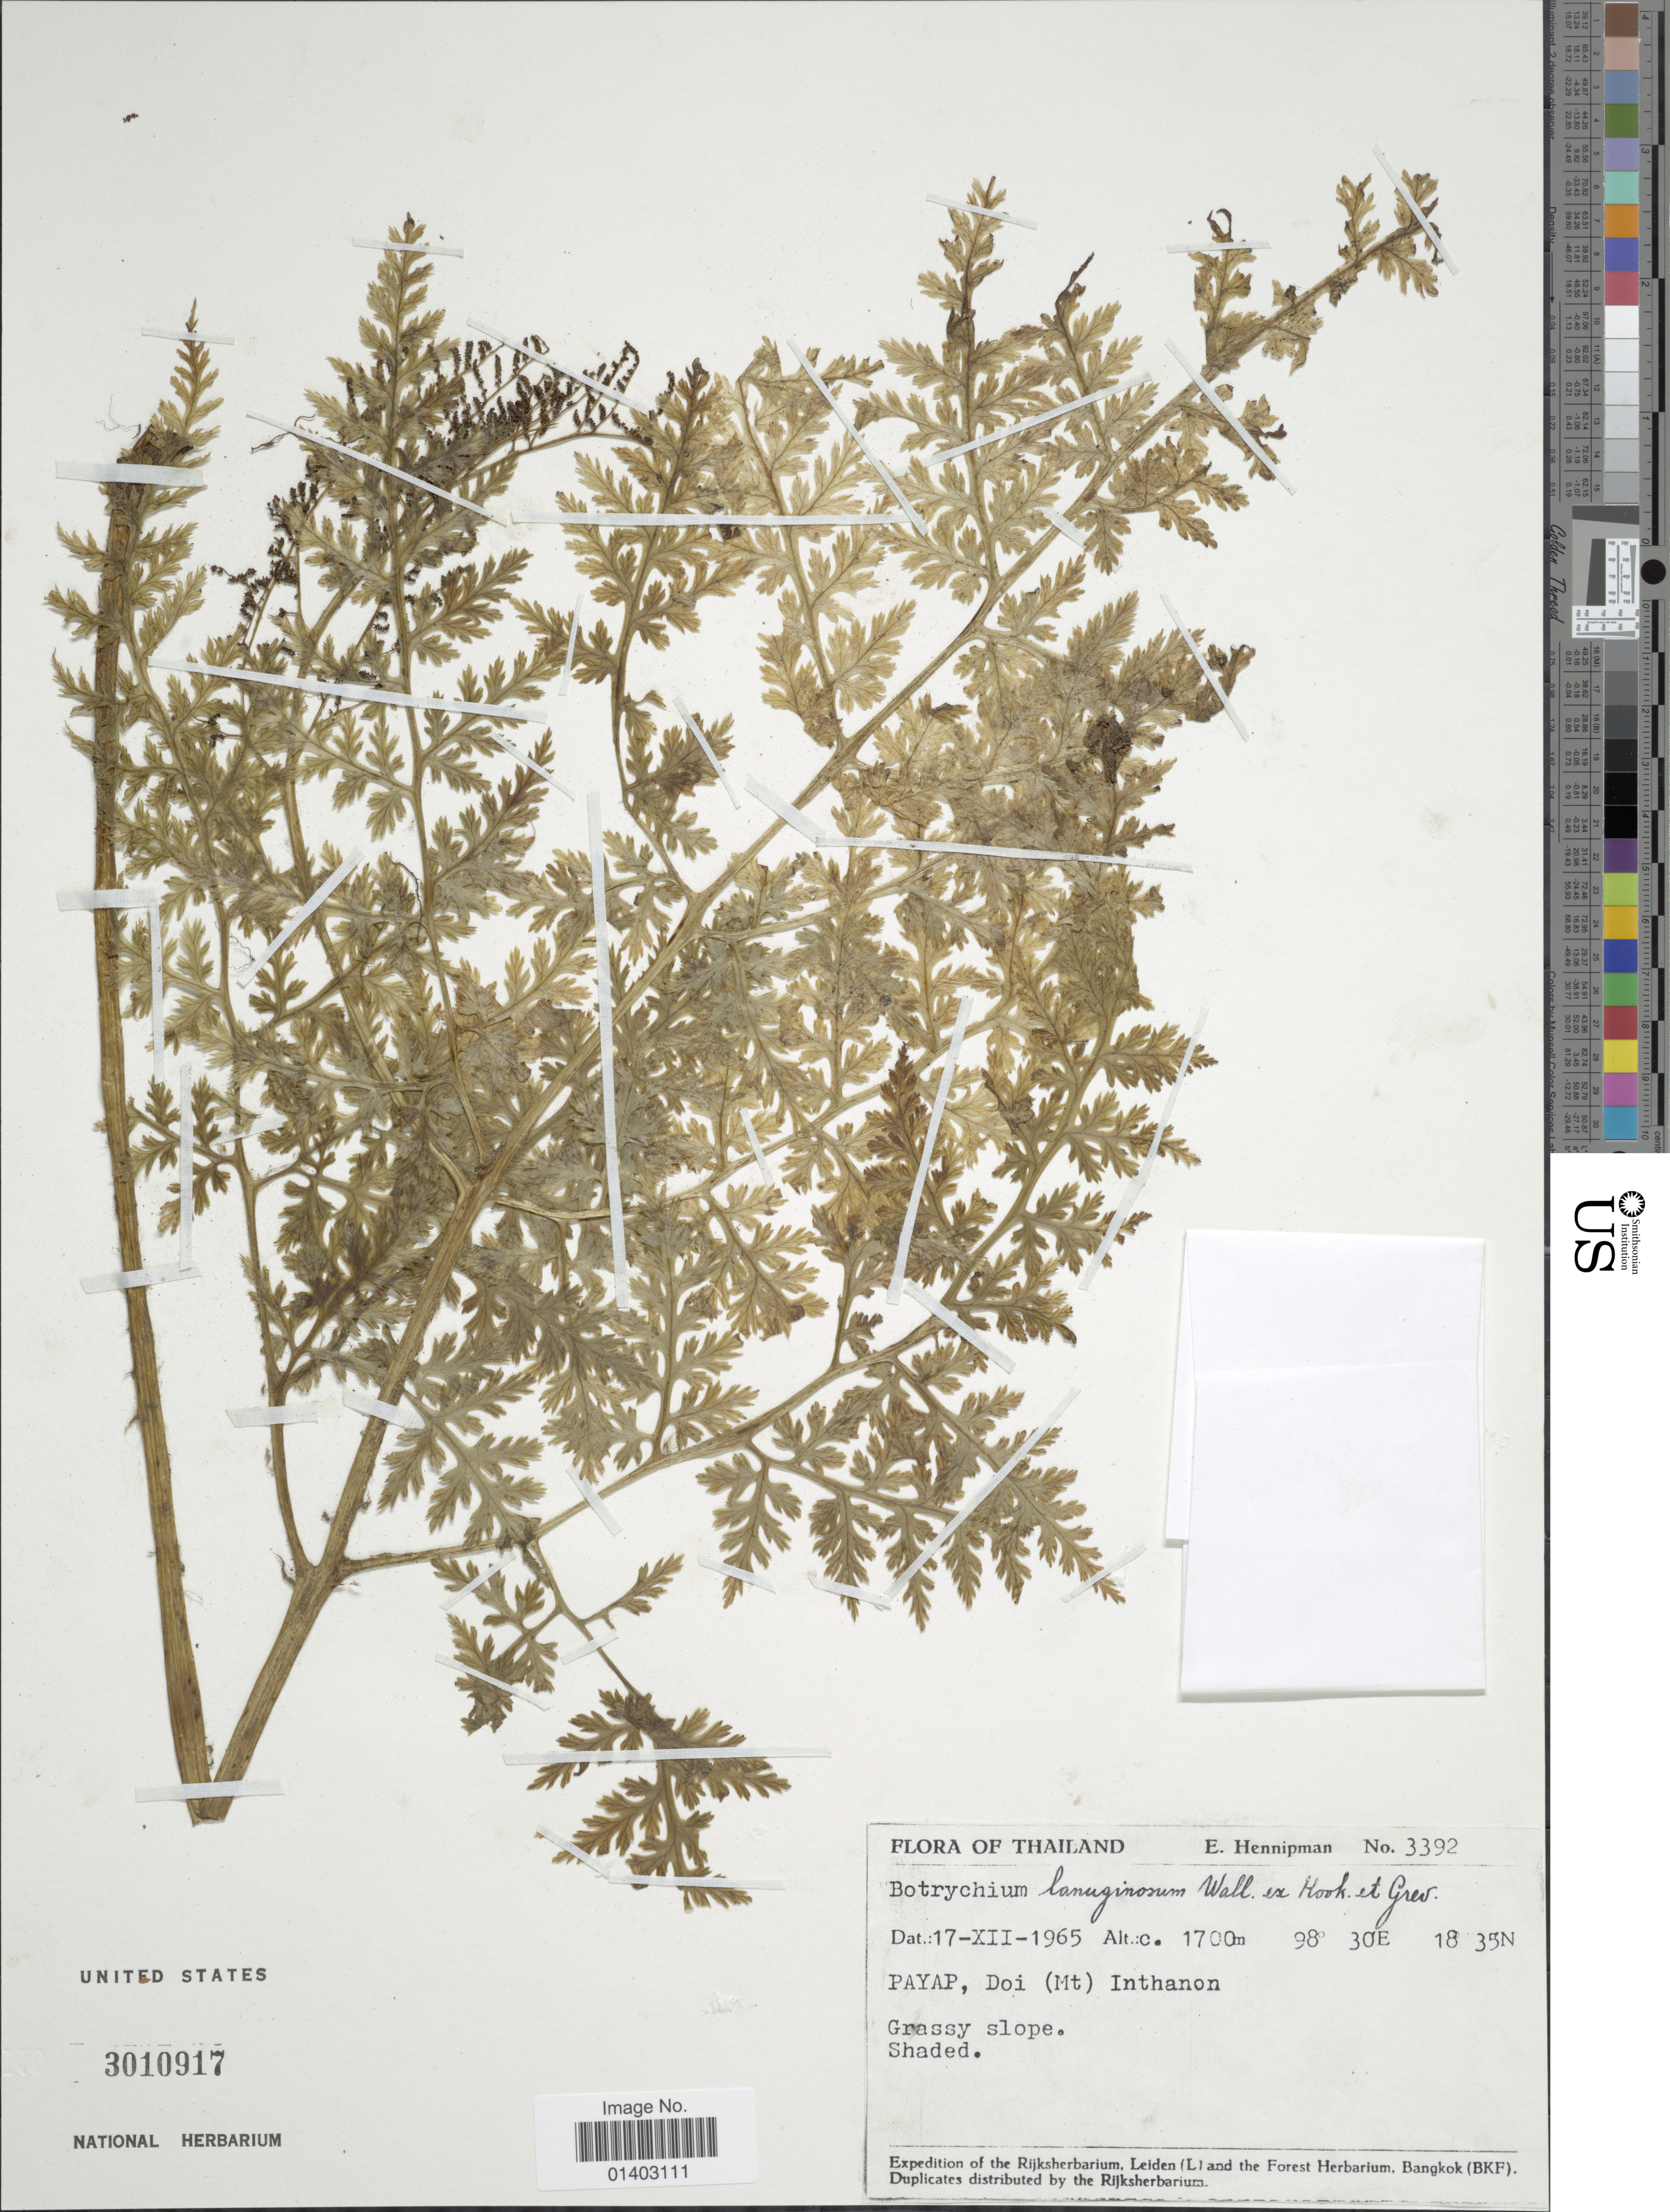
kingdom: Plantae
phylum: Tracheophyta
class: Polypodiopsida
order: Ophioglossales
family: Ophioglossaceae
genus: Botrychium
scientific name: Botrychium lanuginosum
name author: Wall. ex Hook. & Grev.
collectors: E. Hennipman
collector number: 3392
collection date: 1965-12-17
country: Thailand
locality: Payap, Doi (Mt) Inthanon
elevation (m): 1700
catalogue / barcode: US 3010917